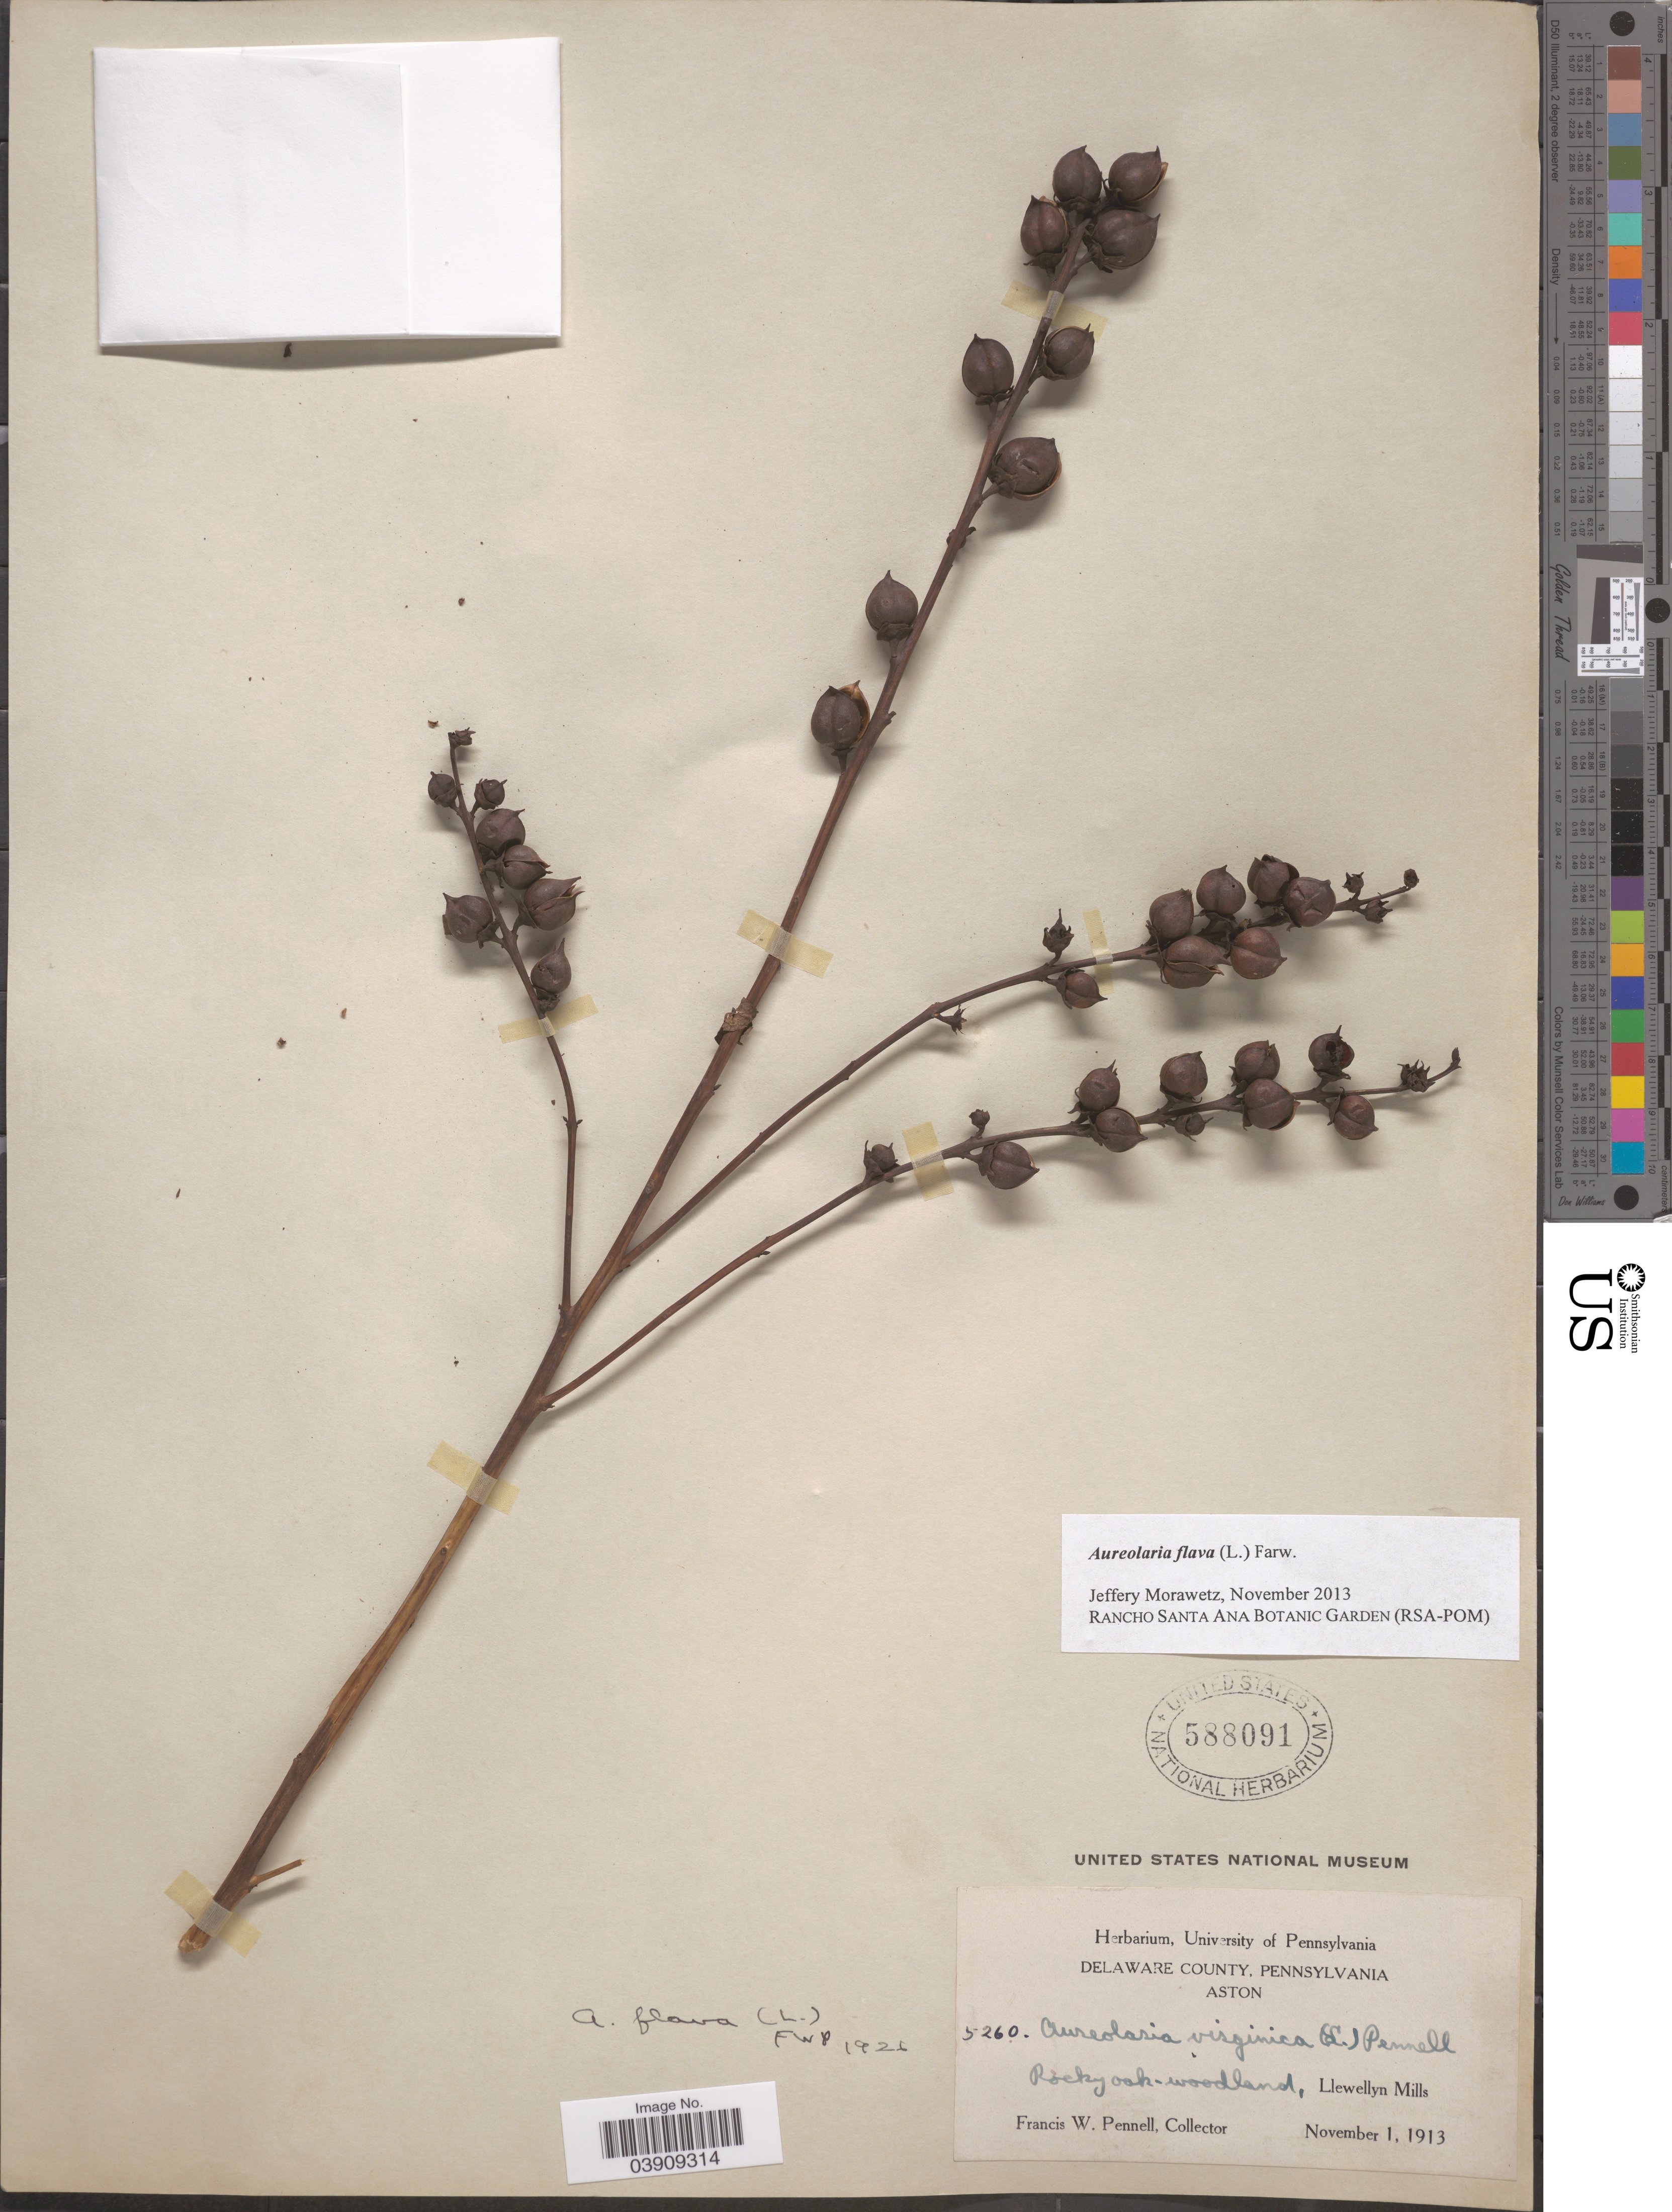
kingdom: Plantae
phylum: Tracheophyta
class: Magnoliopsida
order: Lamiales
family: Orobanchaceae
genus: Aureolaria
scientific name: Aureolaria flava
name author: (L.) Farw.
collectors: F. W. Pennell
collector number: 5260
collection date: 1913-11-01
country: United States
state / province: Pennsylvania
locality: Delaware County. Aston. Llewellyn Mills.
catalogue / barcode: US 588091